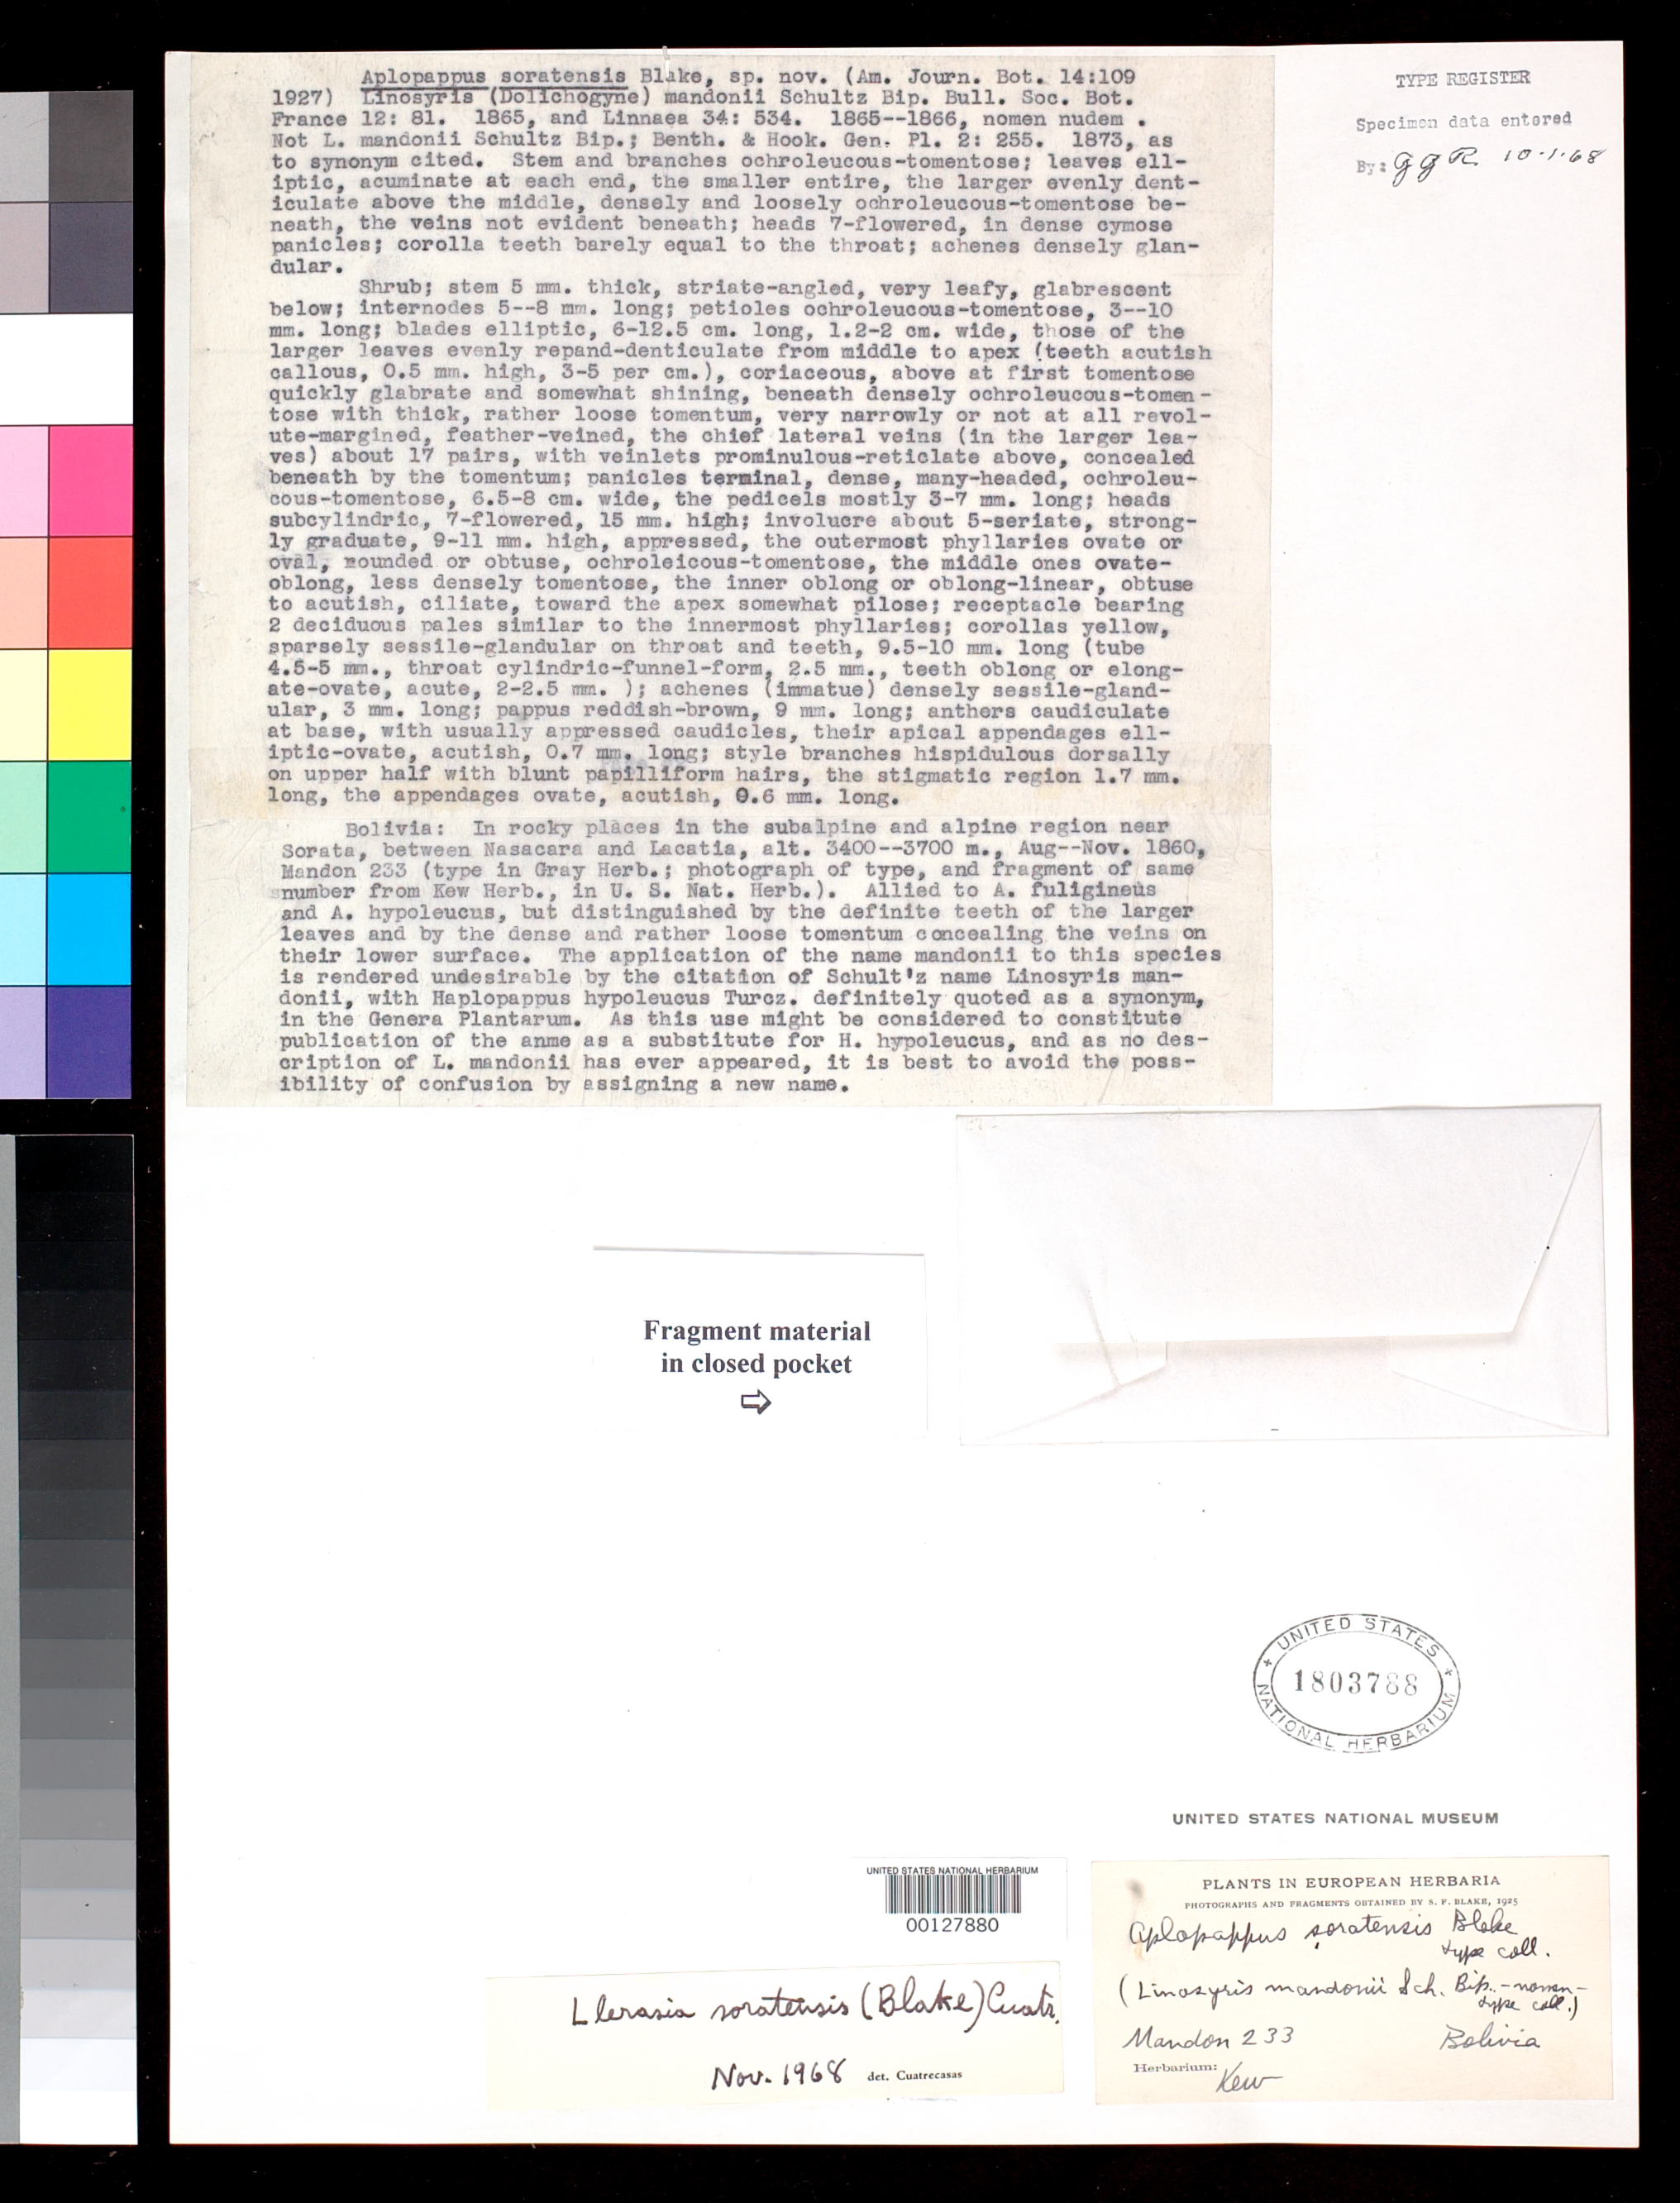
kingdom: Plantae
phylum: Tracheophyta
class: Magnoliopsida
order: Asterales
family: Asteraceae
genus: Haplopappus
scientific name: Haplopappus soratensis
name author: S.F. Blake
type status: Type Fragment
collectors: G. Mandon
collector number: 233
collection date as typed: Aug 1860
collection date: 1860-08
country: Bolivia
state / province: La Paz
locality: Near Sorata, between Nasacara and Lacatia.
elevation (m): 3400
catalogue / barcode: US 1440025